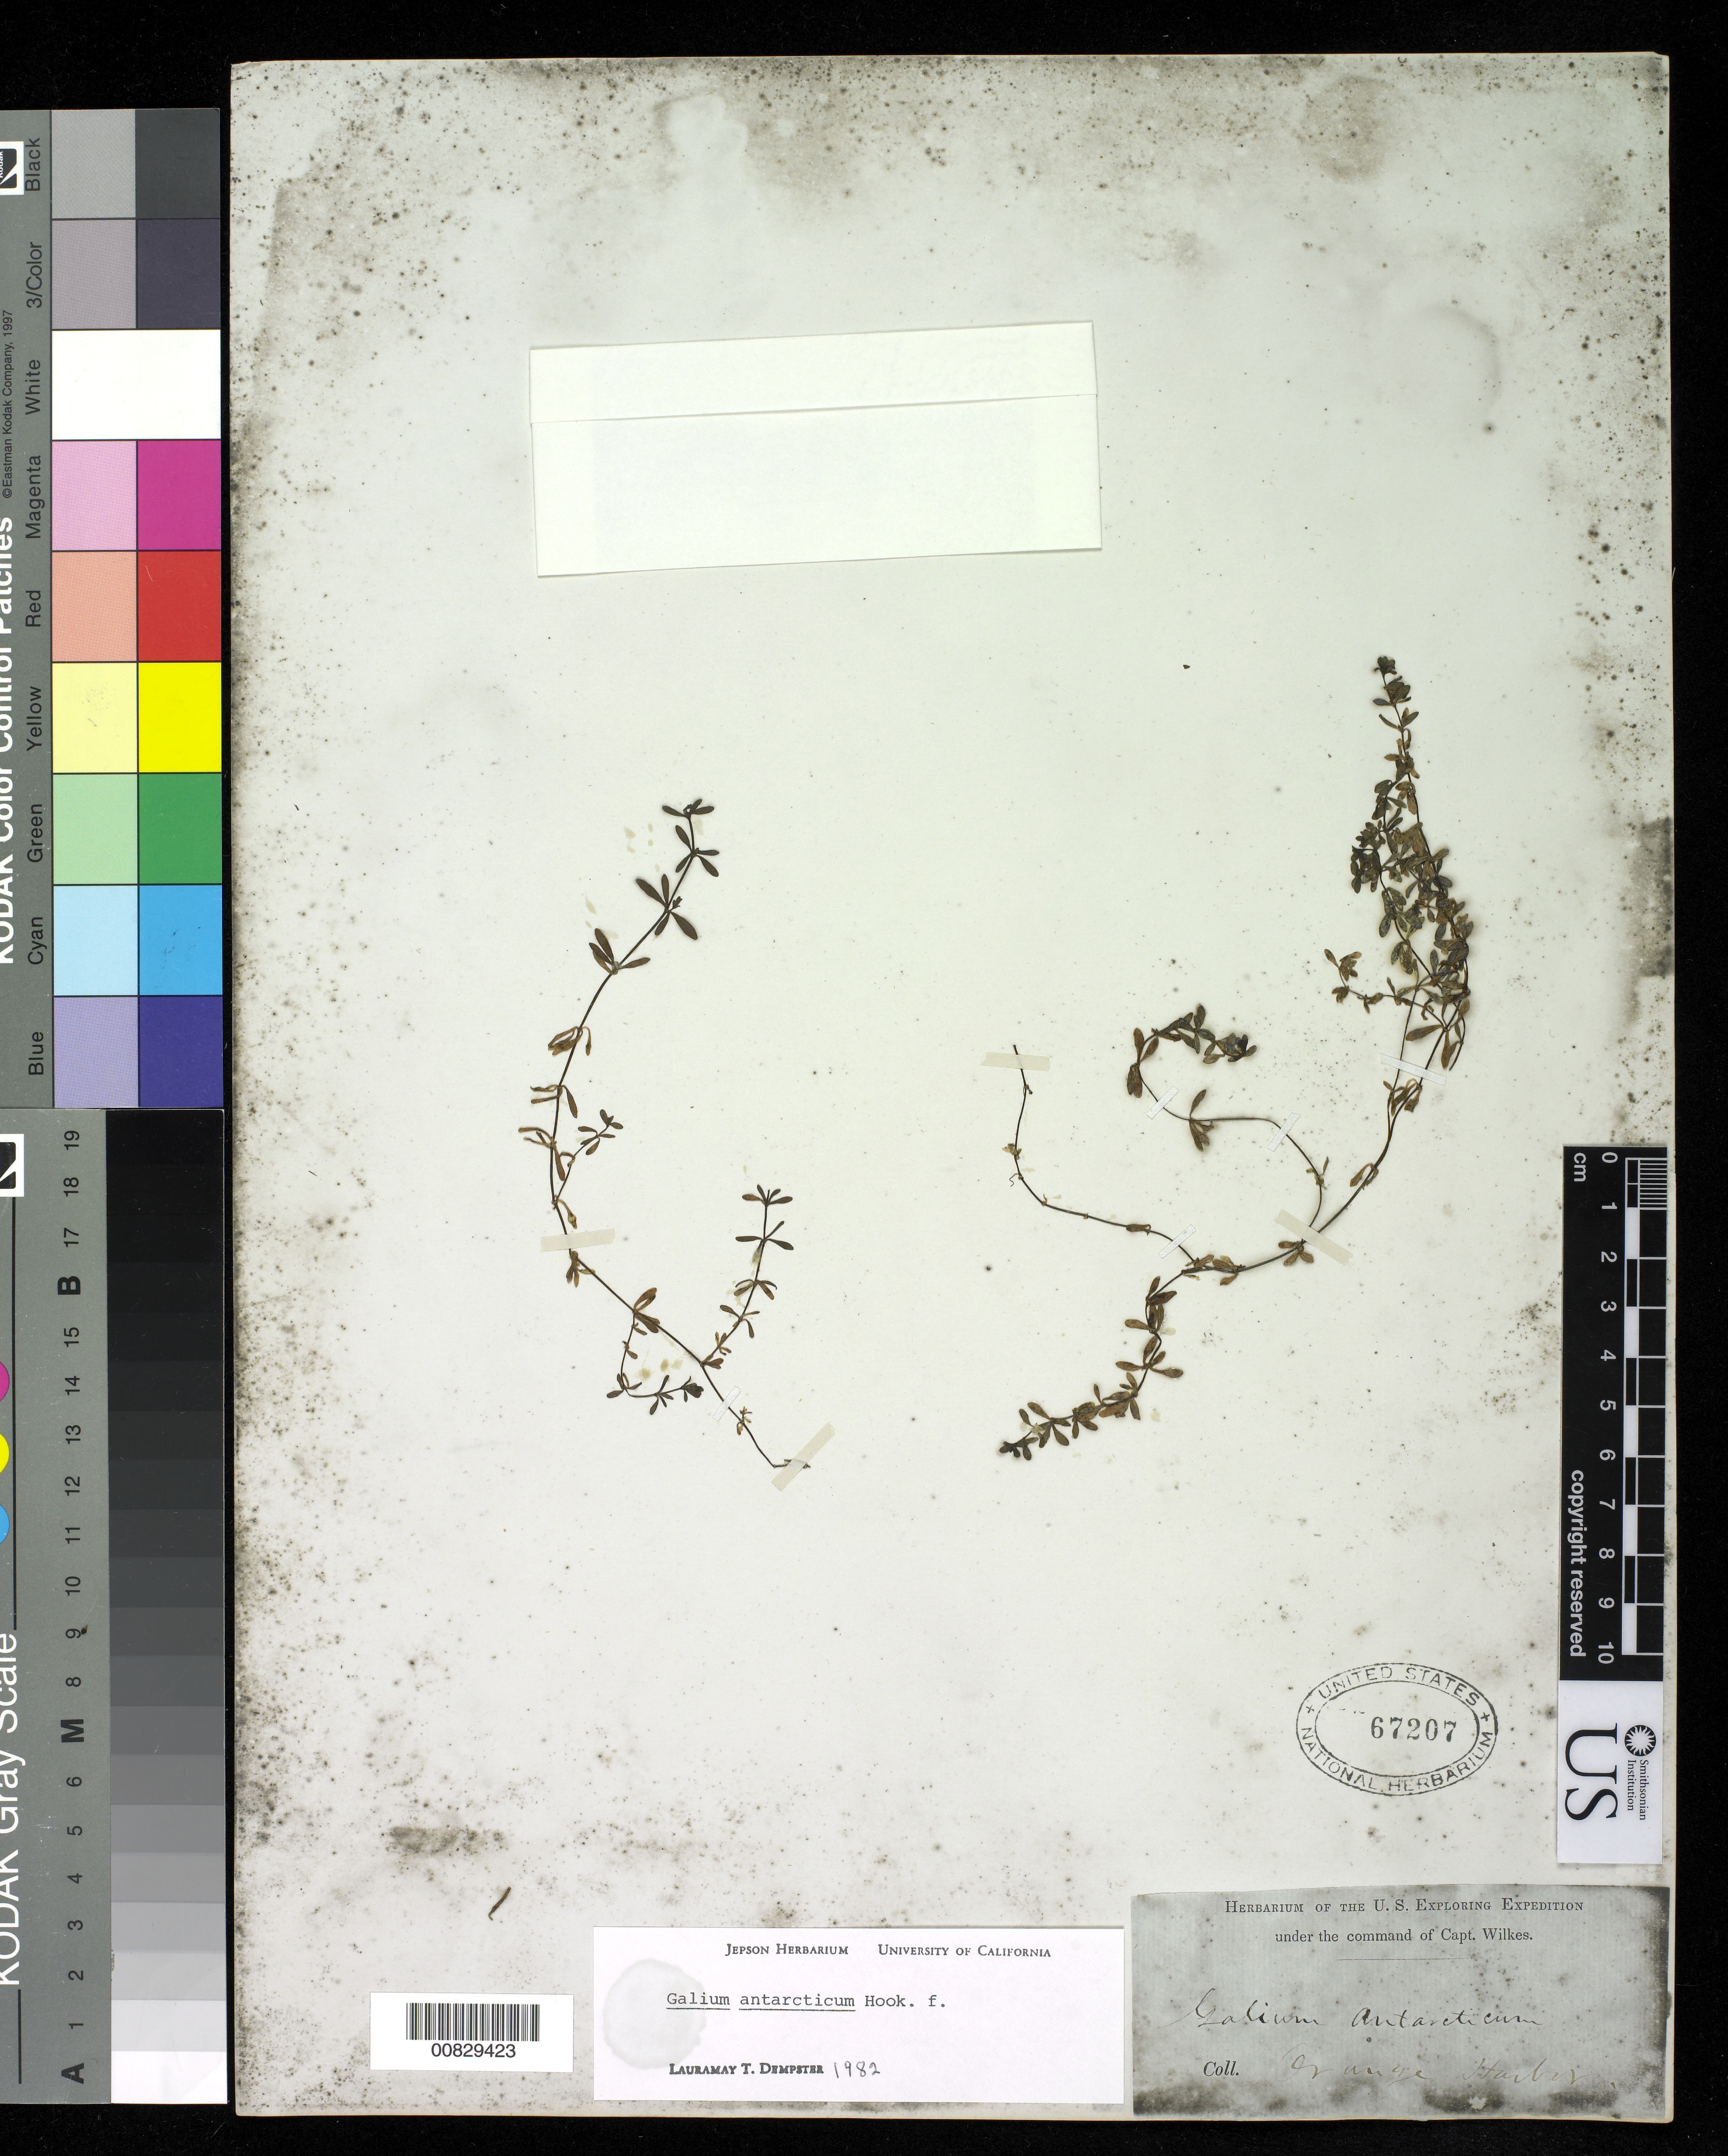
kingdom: Plantae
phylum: Tracheophyta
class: Magnoliopsida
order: Gentianales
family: Rubiaceae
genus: Galium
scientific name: Galium antarcticum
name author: Hook. f.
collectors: Wilkes Explor. Exped.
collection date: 1838/1842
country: Argentina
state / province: Tierra del Fuego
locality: Orange Harbor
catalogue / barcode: US 67207